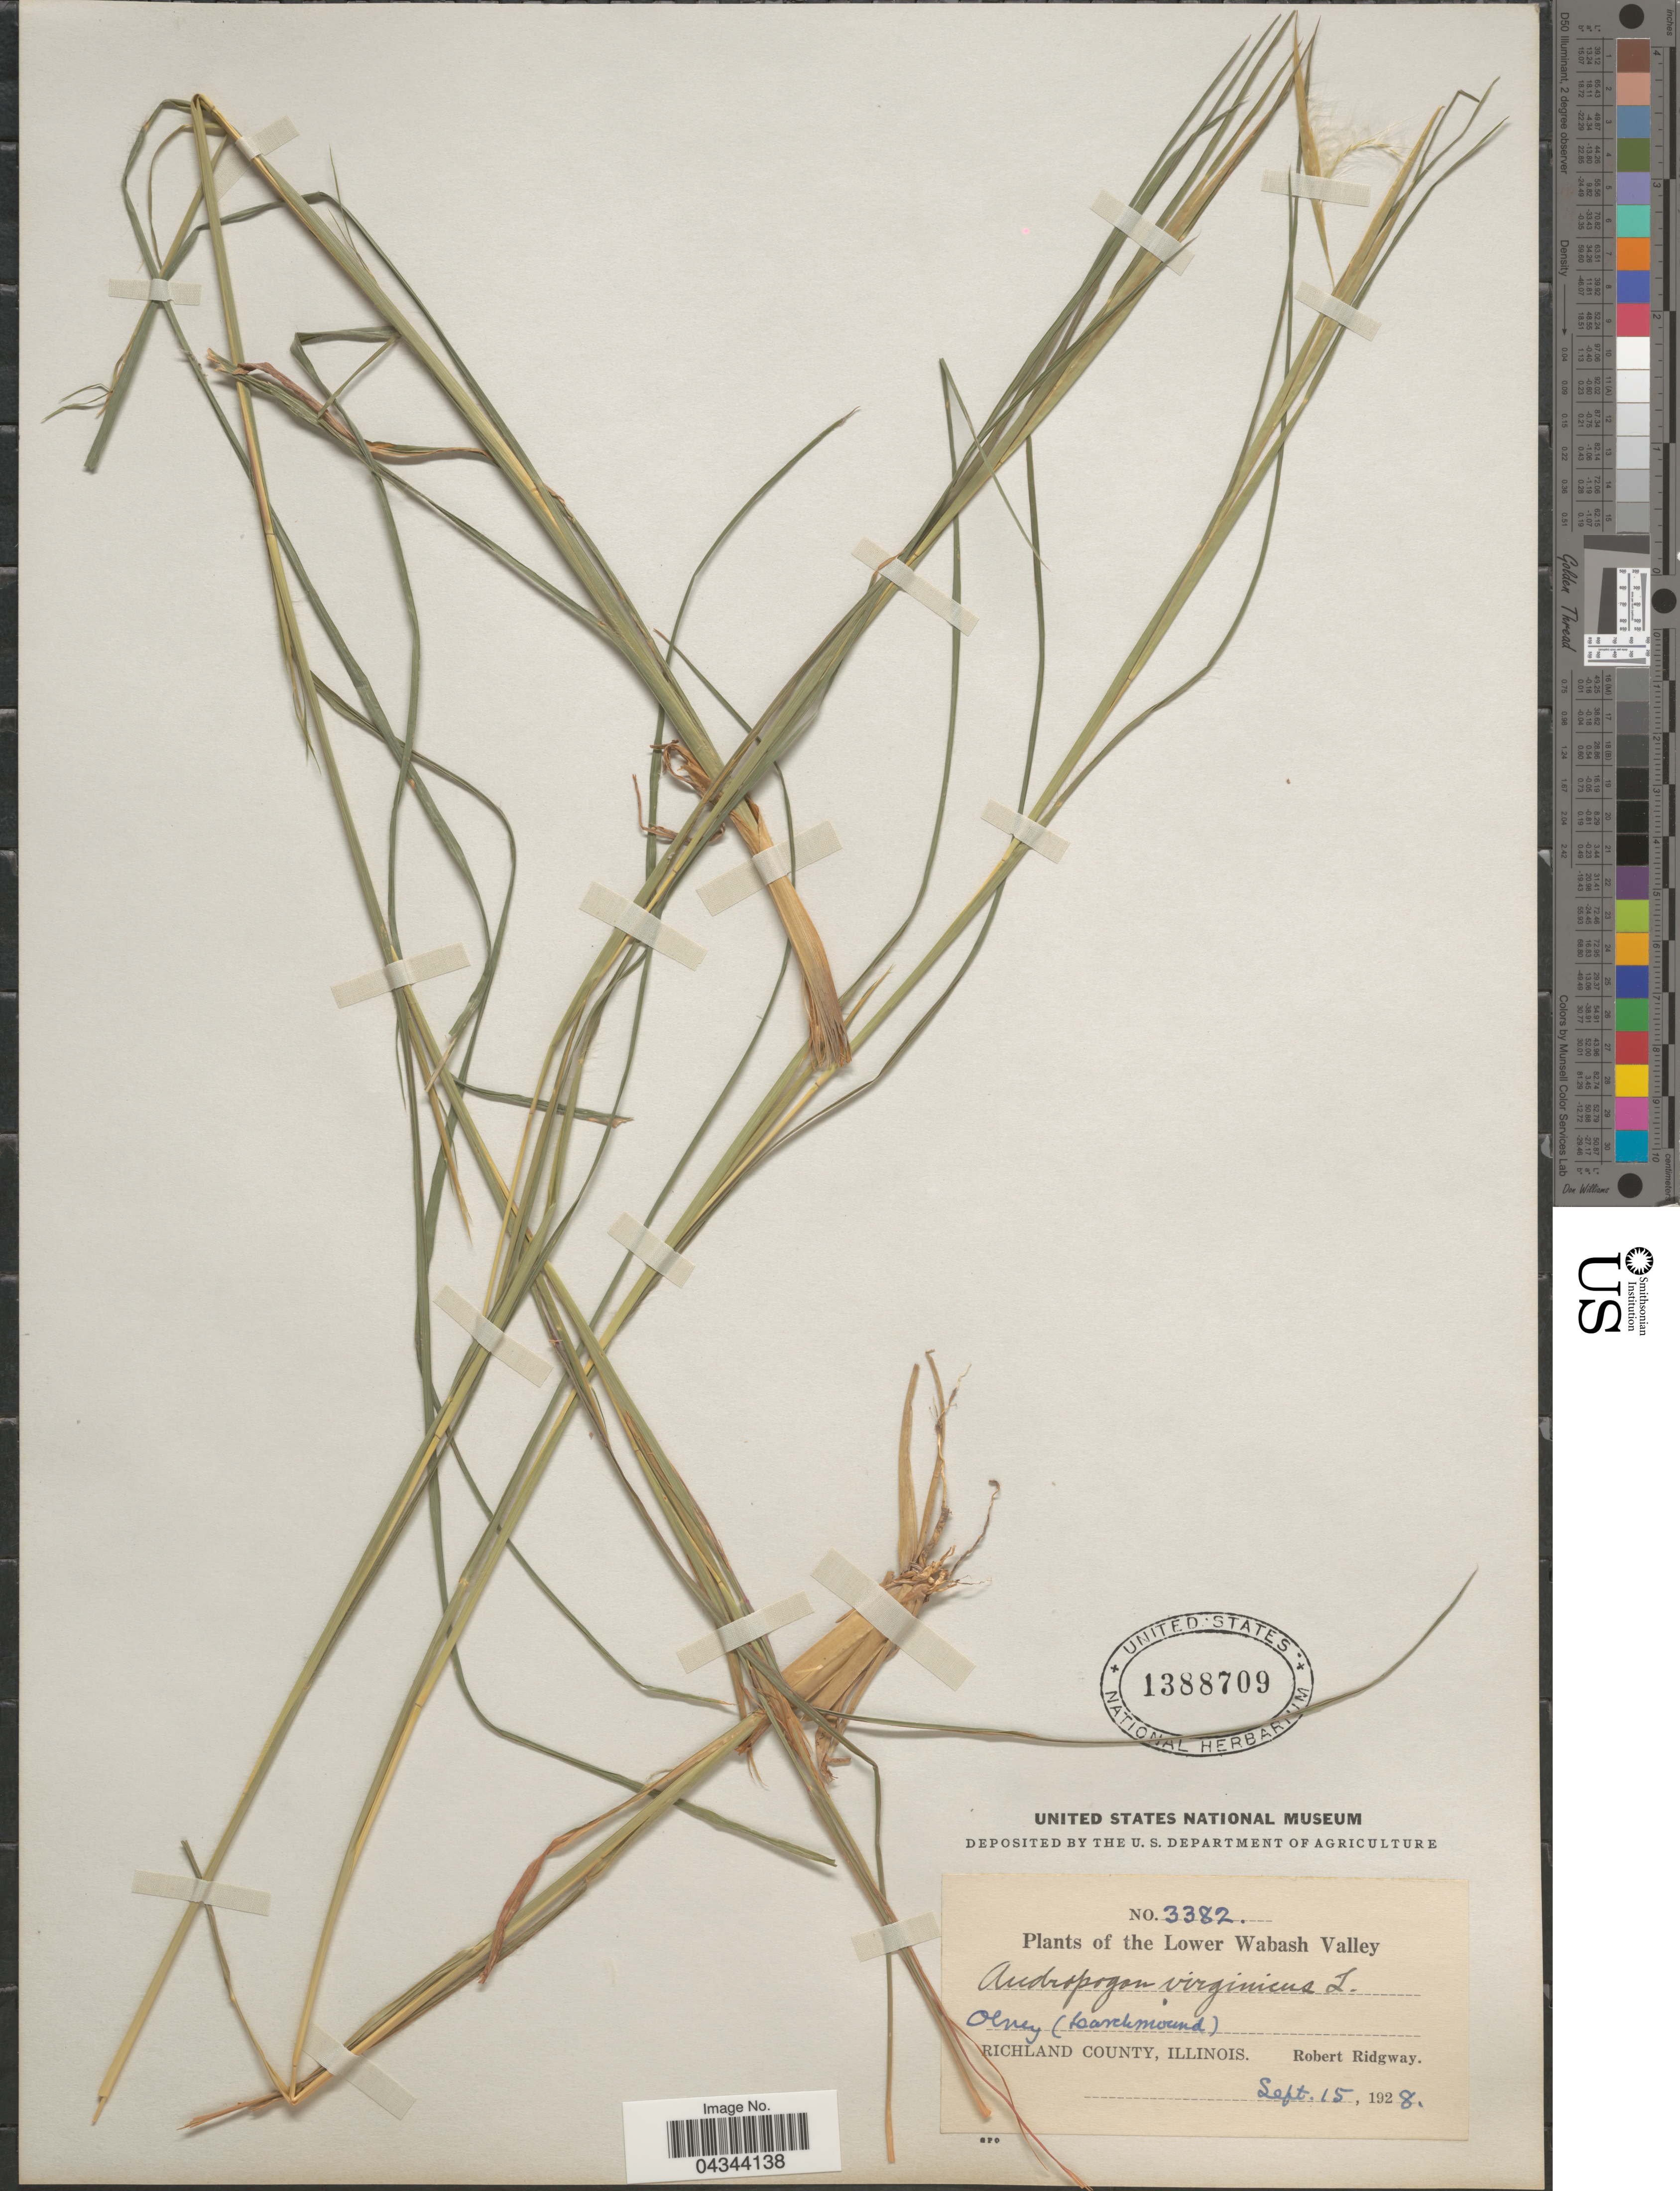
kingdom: Plantae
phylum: Tracheophyta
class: Liliopsida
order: Poales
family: Poaceae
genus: Andropogon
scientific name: Andropogon virginicus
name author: L.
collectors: R. Ridgway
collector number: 3382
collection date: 1928-09-15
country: United States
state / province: Illinois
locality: The Lower Wabash Valley. Richland County.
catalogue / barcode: US 1388709